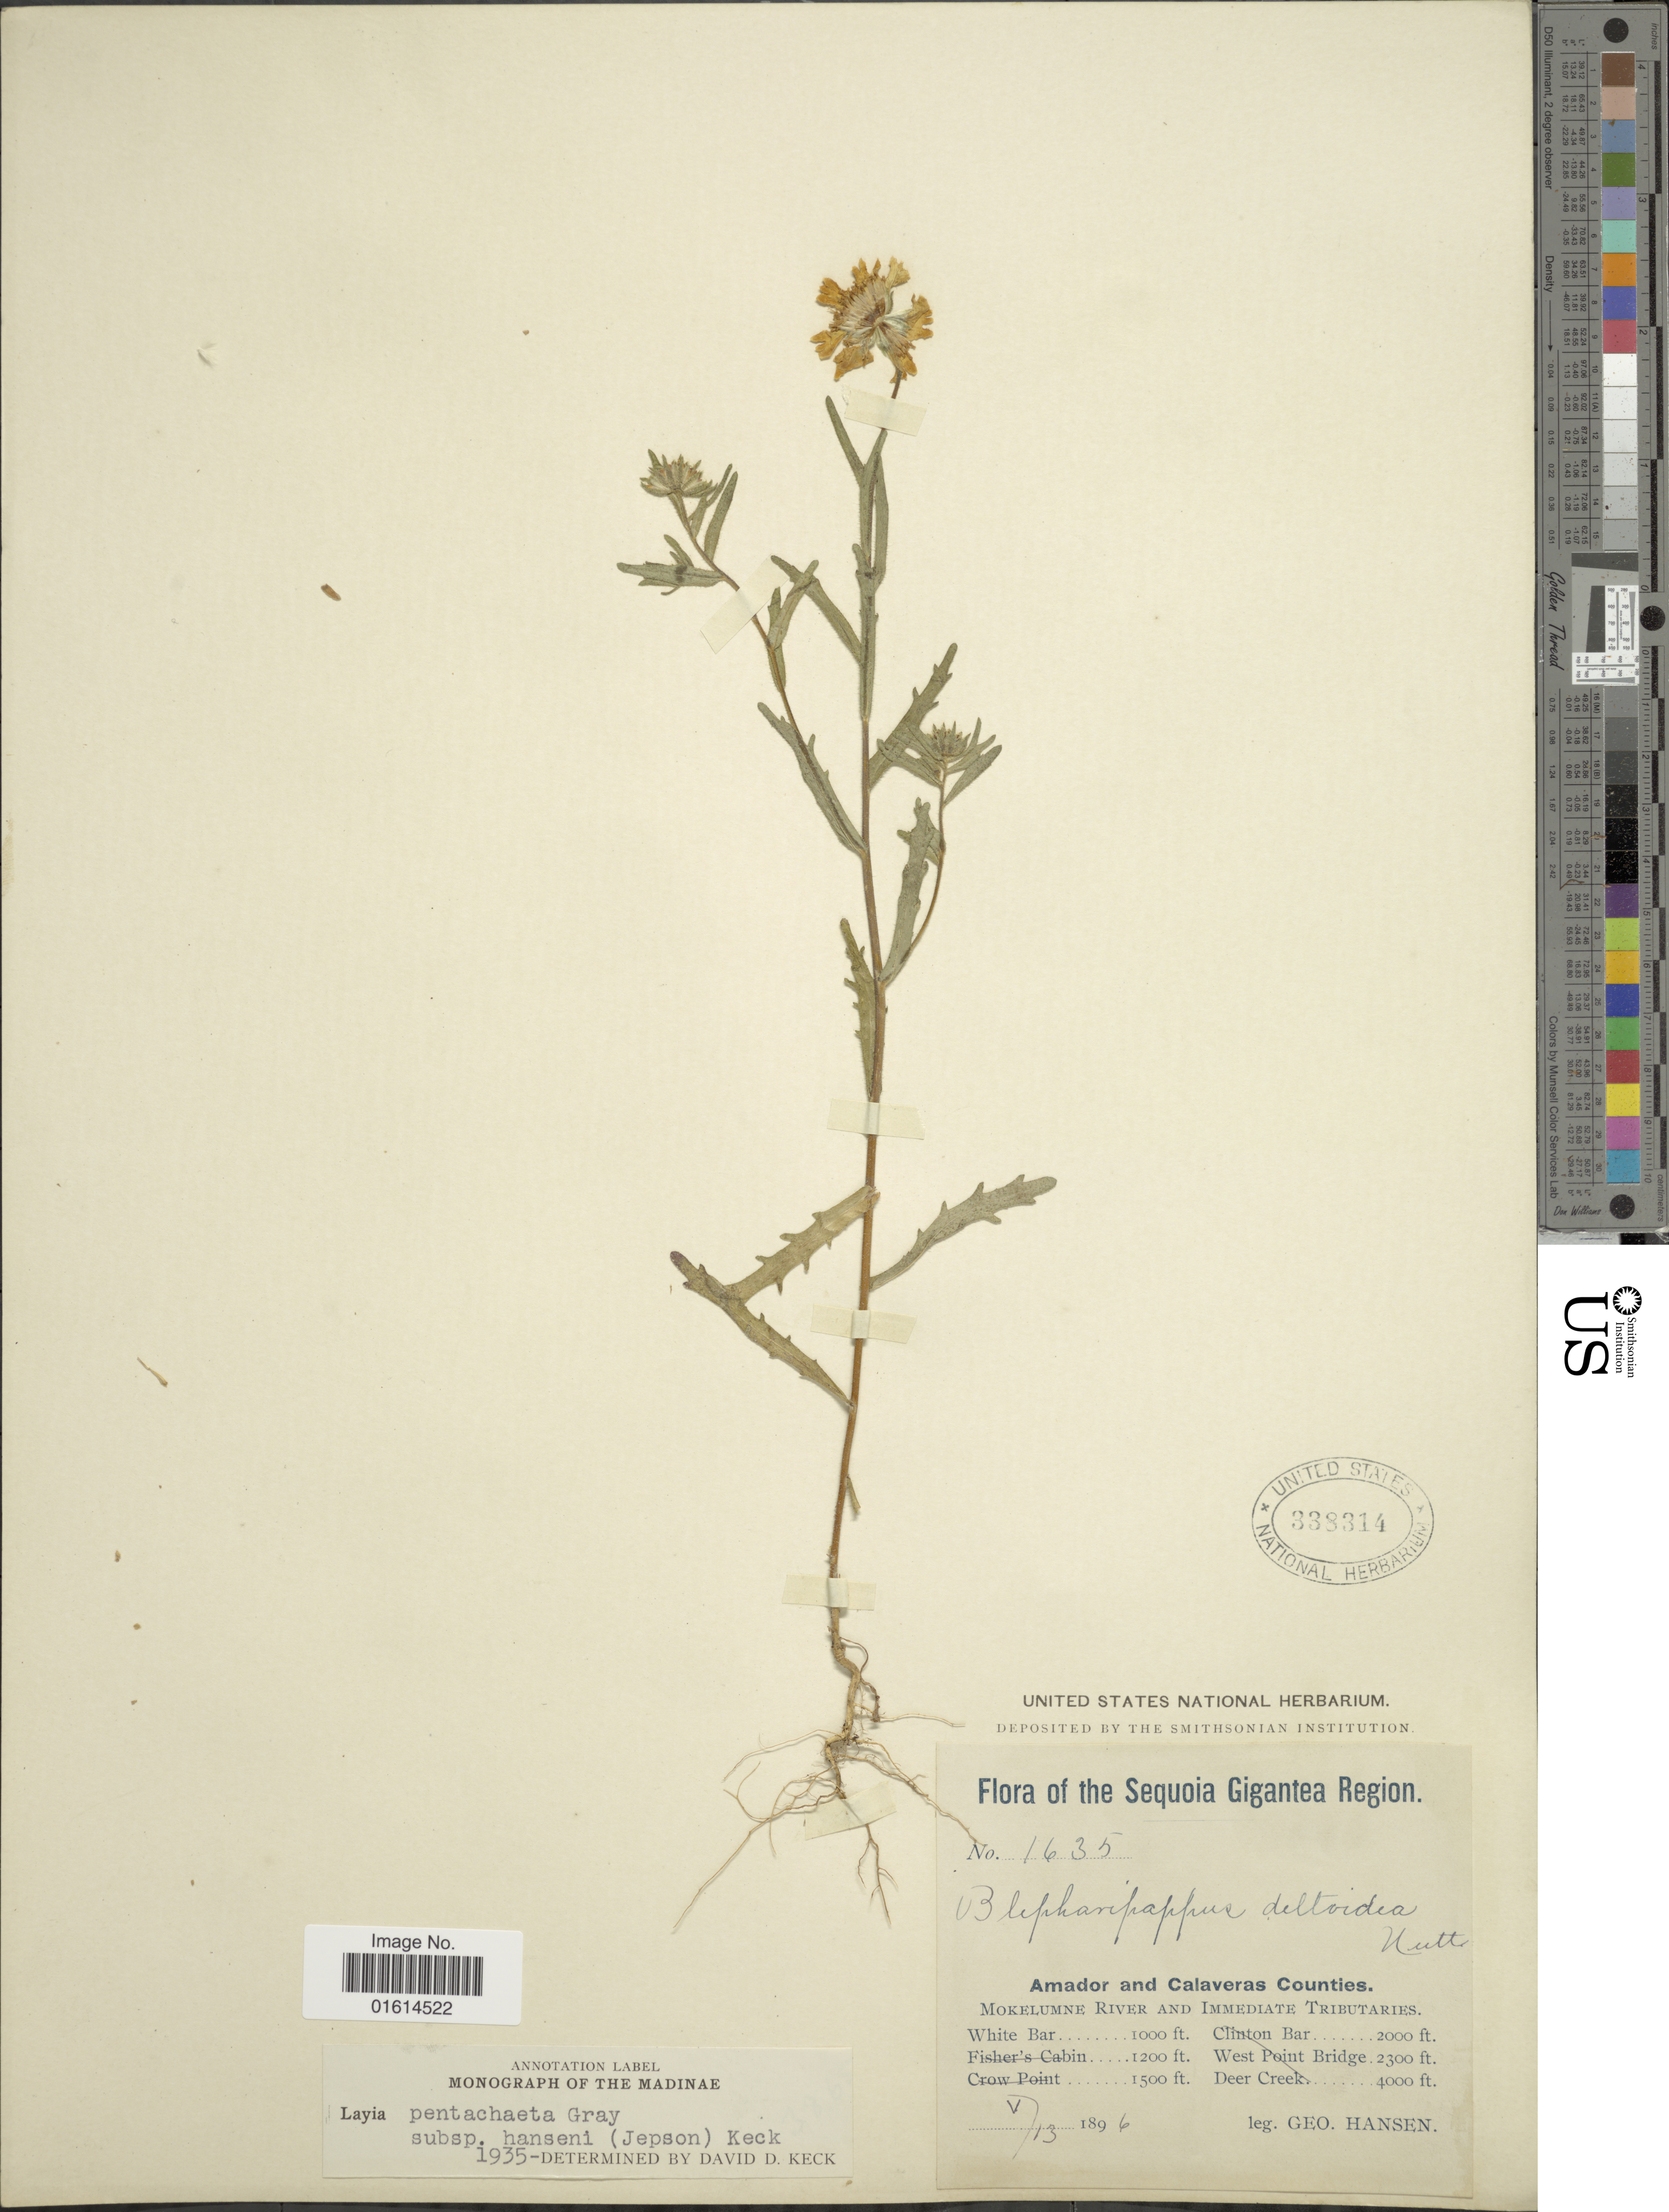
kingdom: Plantae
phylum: Tracheophyta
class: Magnoliopsida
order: Asterales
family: Asteraceae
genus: Layia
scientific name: Layia pentachaeta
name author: A. Gray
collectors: G. Hansen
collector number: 1635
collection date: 1896-05-13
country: United States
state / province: California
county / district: Calaveras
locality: Sequoia Gigantea region, Amador and Calaveras Counties, Mokelumne River and Immediate Tributaries, White Bar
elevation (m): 305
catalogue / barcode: US 338314